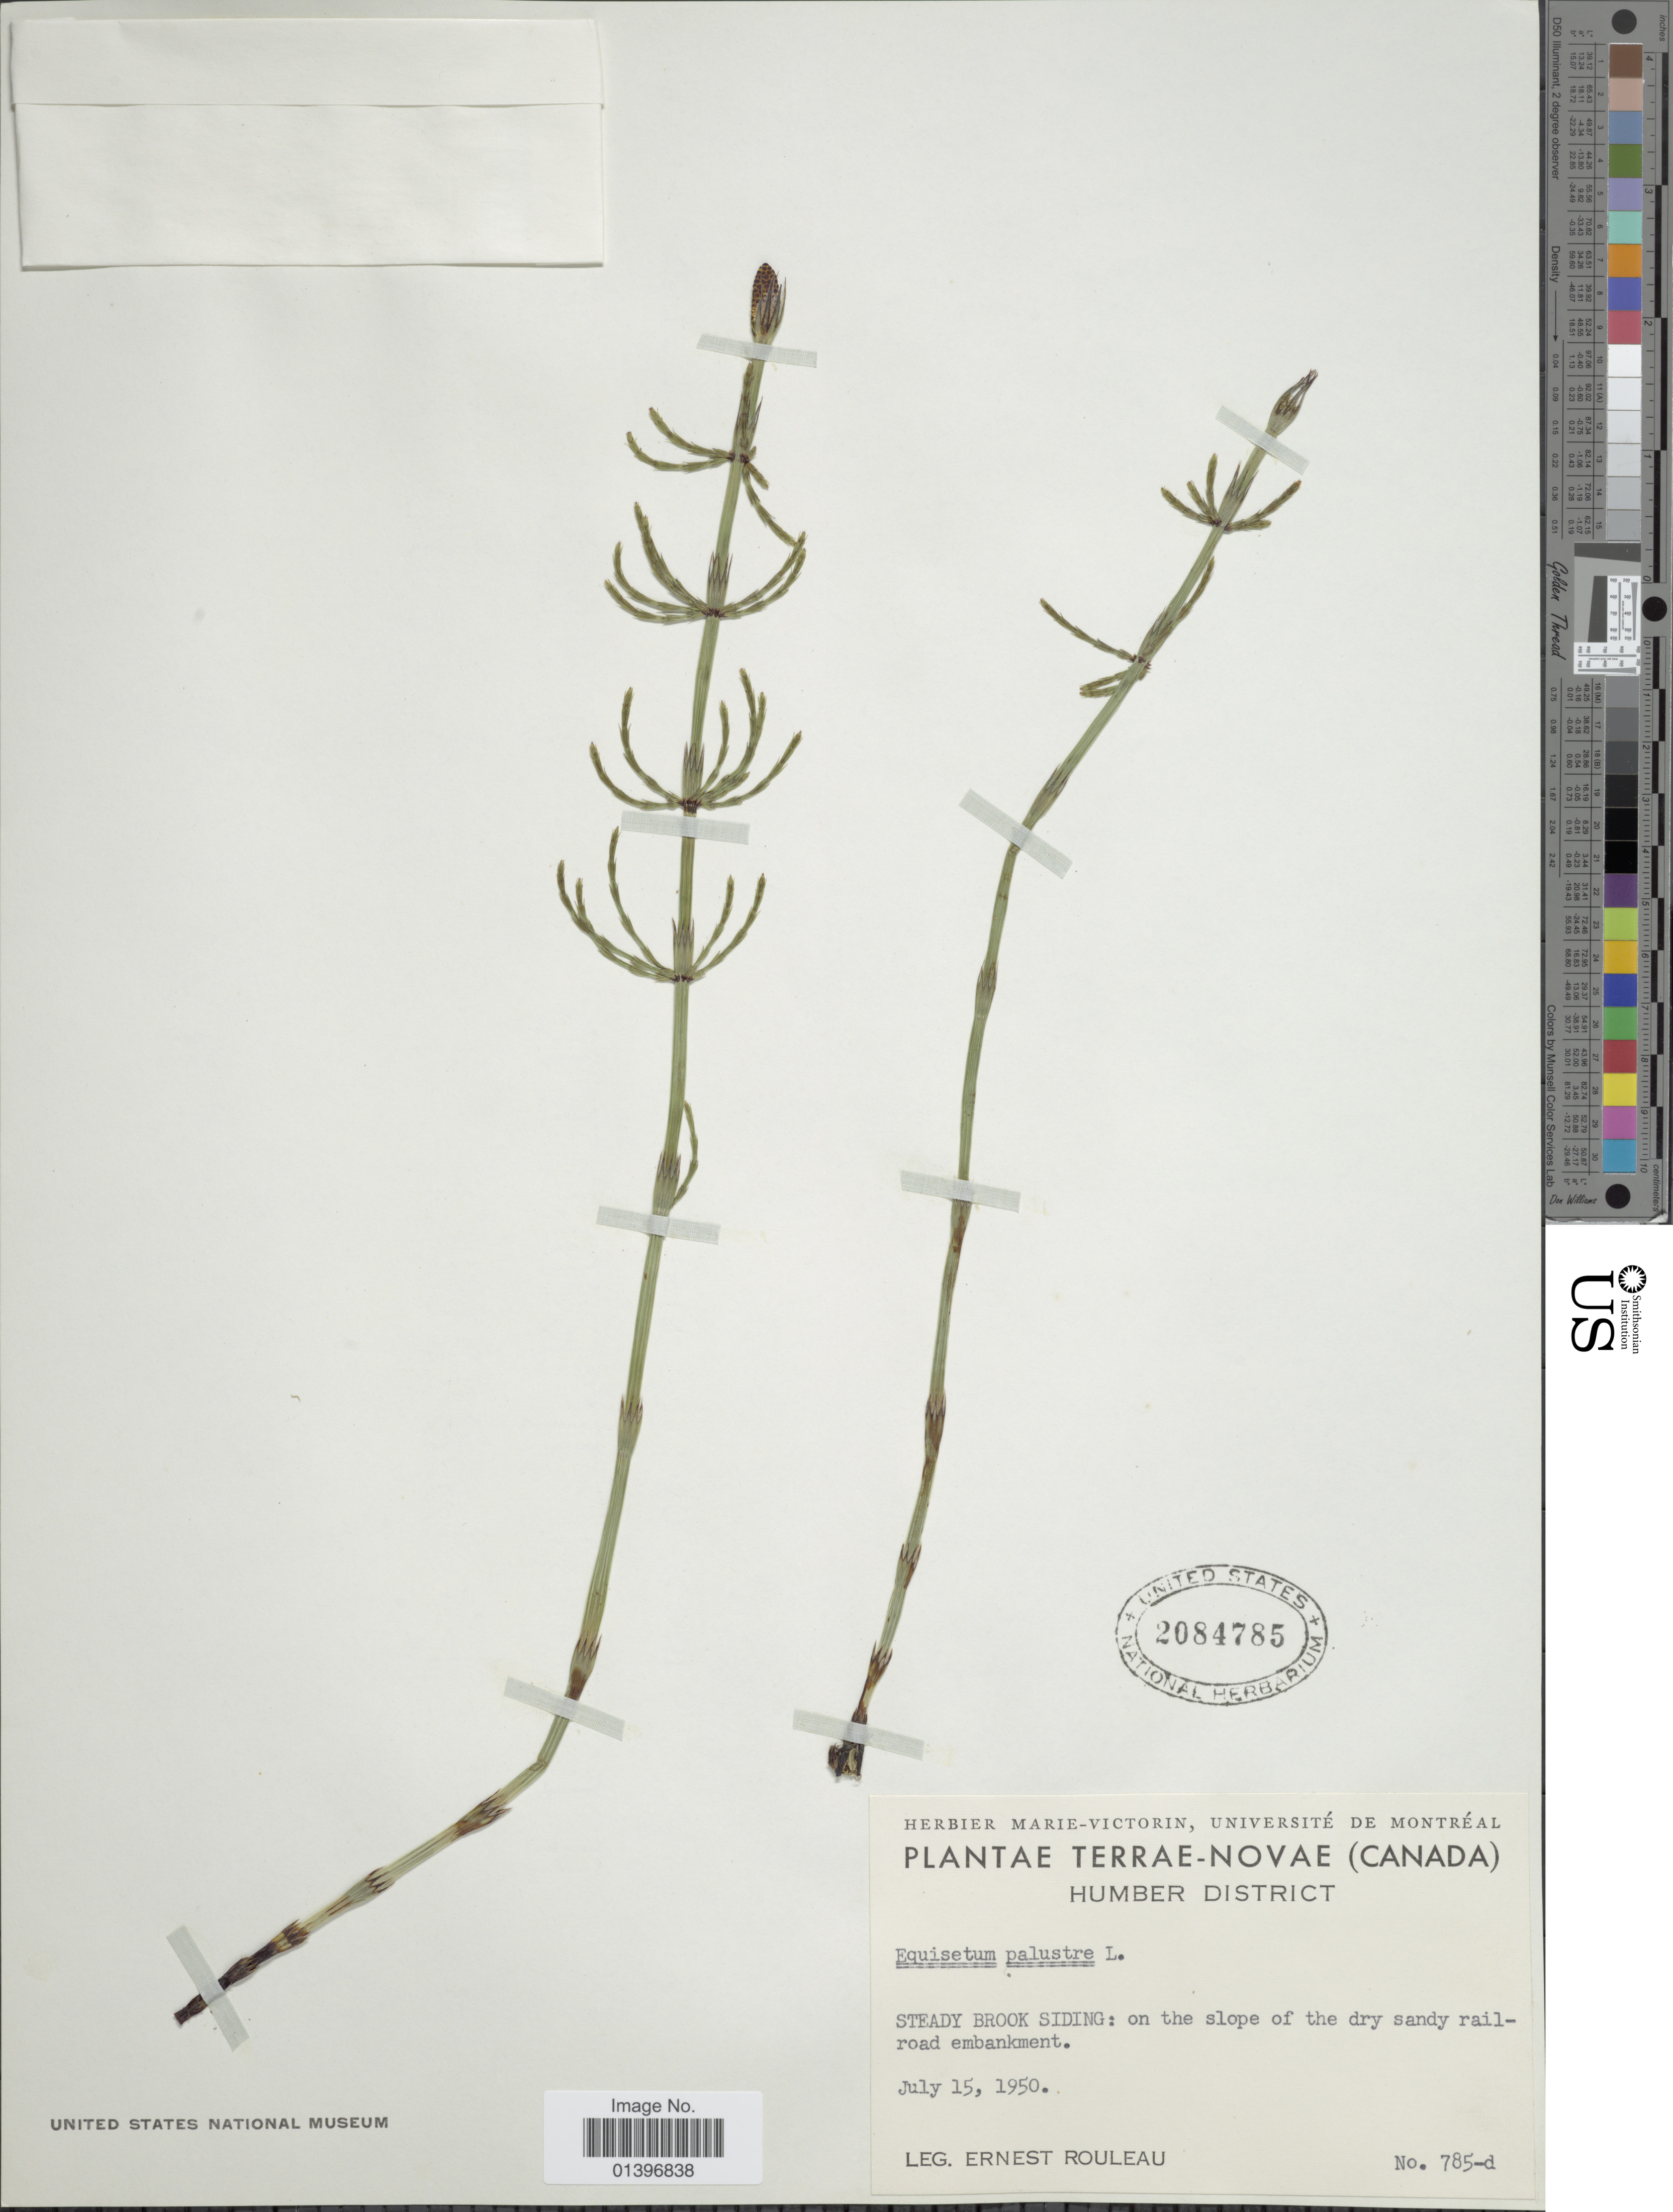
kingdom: Plantae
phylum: Tracheophyta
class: Polypodiopsida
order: Equisetales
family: Equisetaceae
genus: Equisetum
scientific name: Equisetum palustre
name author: L.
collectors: J. Rouleau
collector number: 785-d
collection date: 1950-07-15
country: Canada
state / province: Quebec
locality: Terrae-Novae. Humber District. Steady Brook Siding: on the slope of the dry sandy railroad embankment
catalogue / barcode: US 2084785